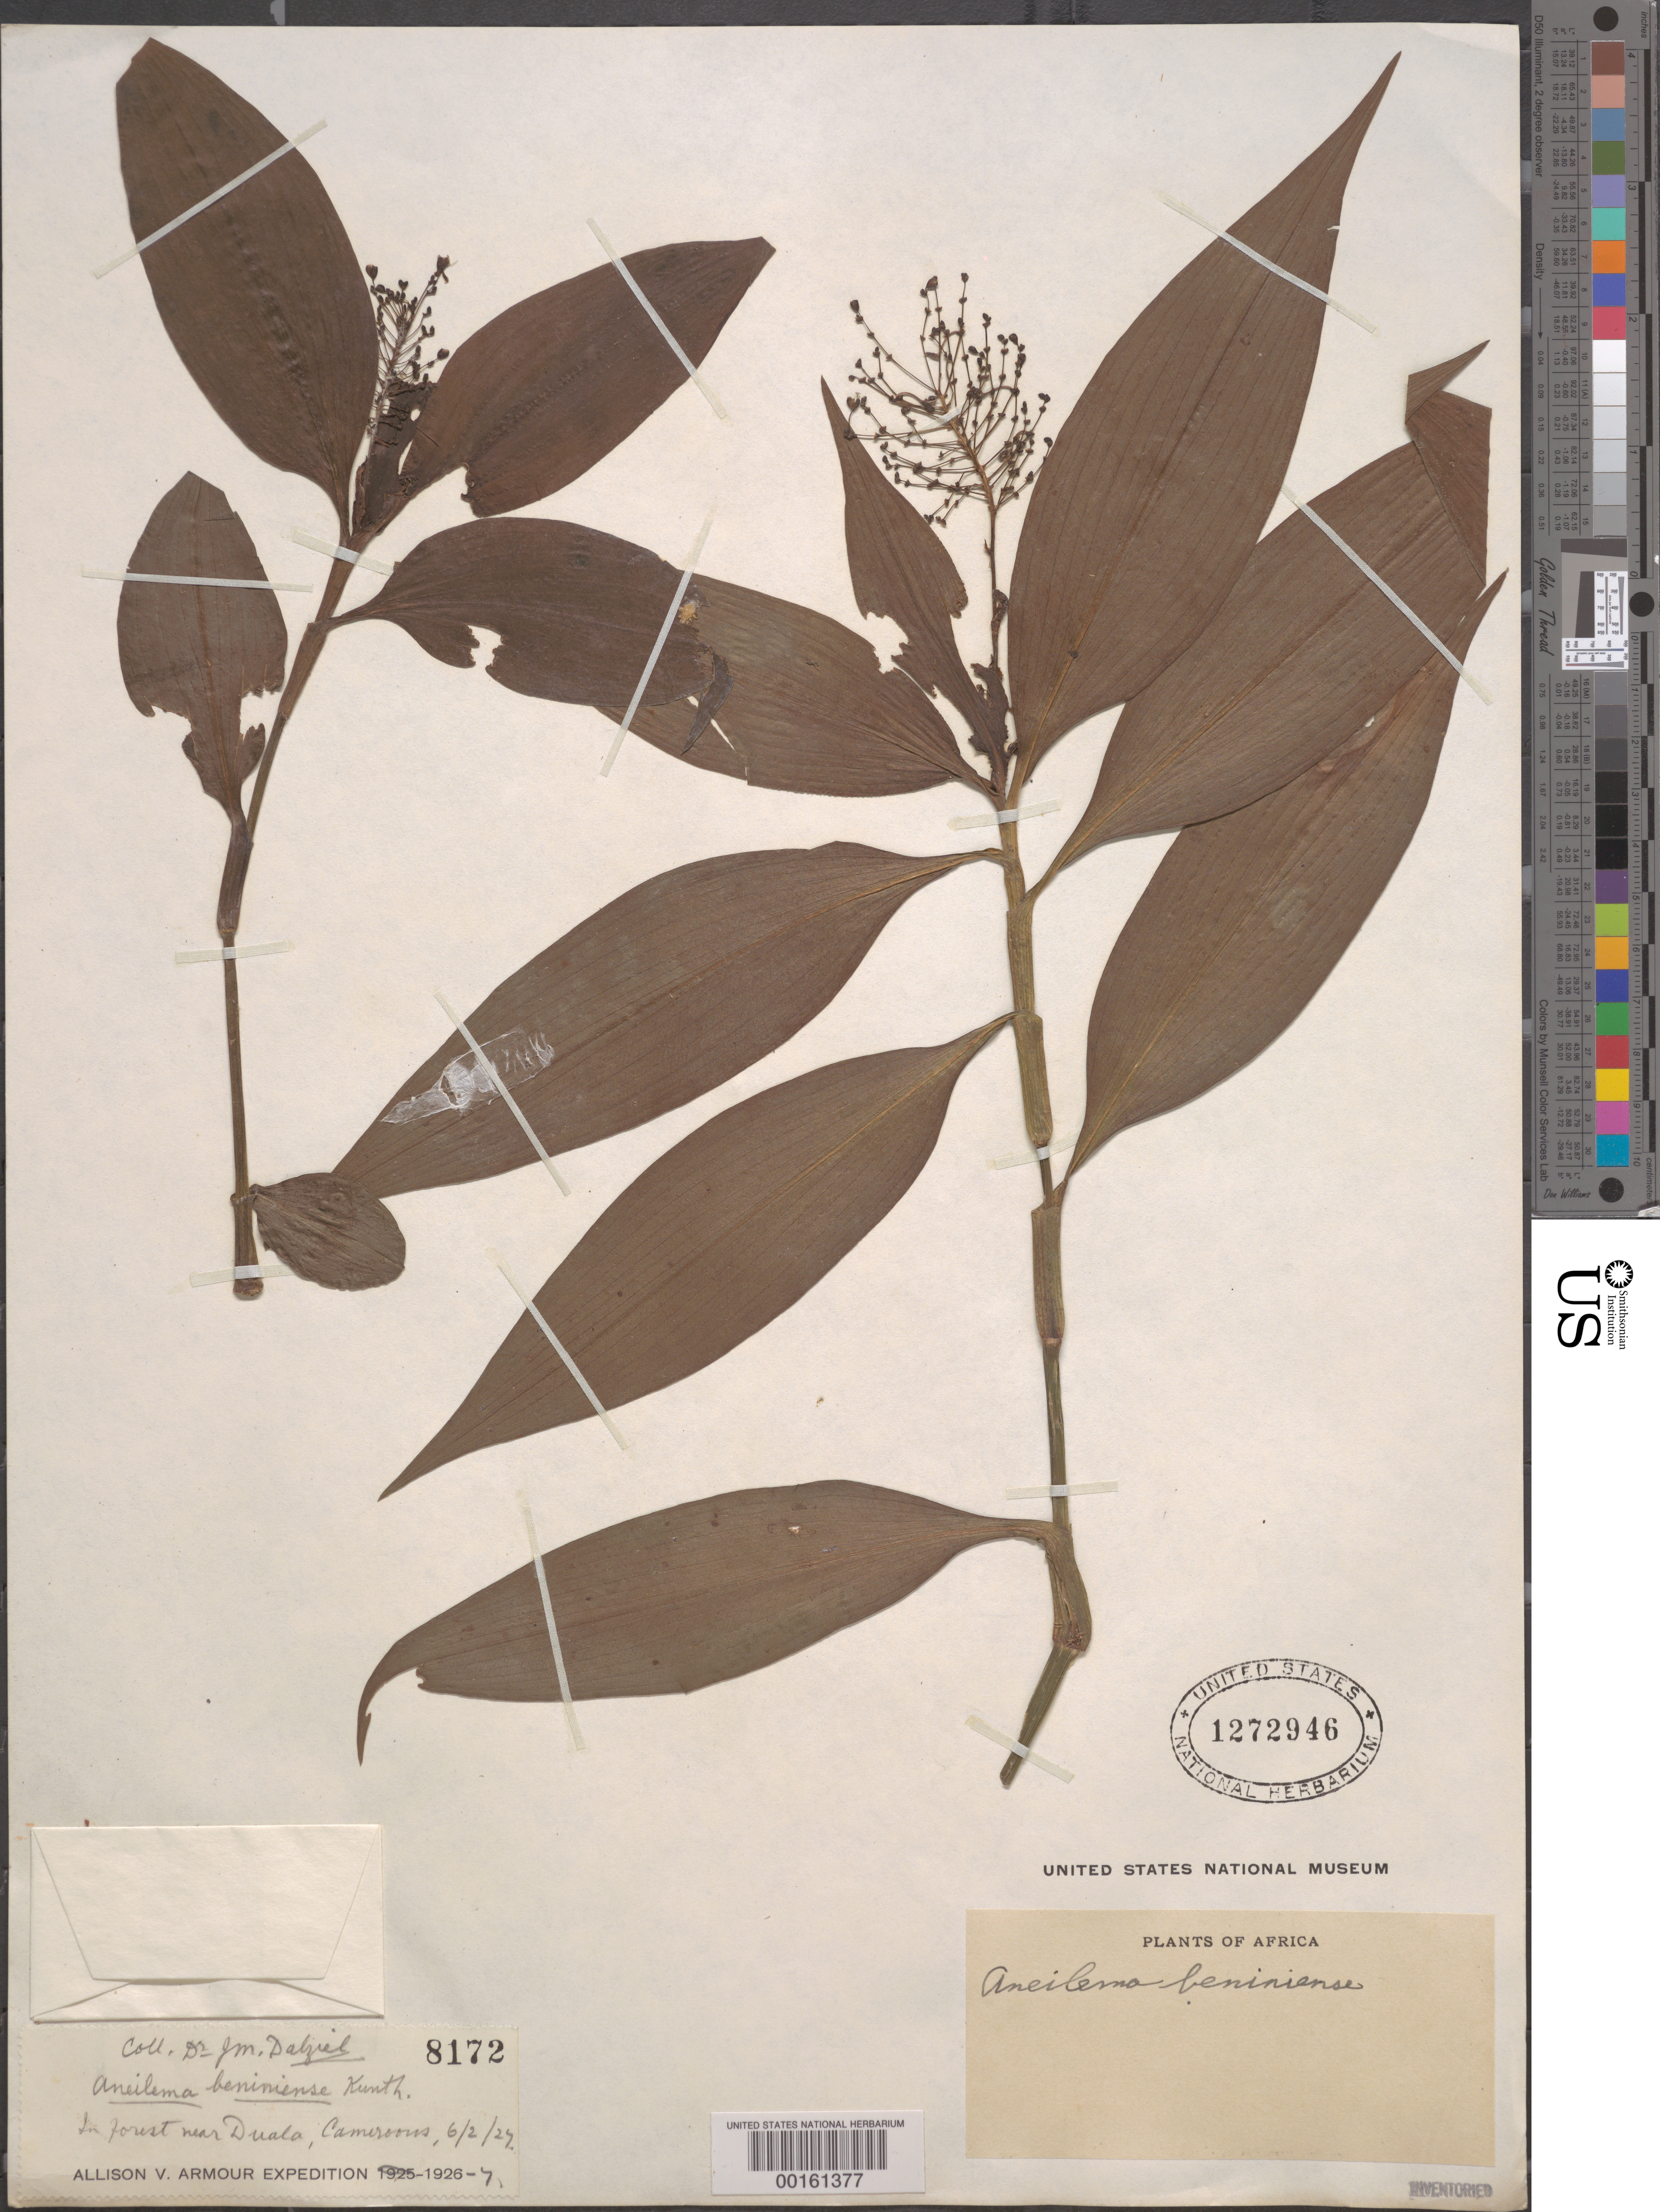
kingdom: Plantae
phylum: Tracheophyta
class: Liliopsida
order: Commelinales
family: Commelinaceae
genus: Aneilema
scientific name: Aneilema beniniense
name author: (P. Beauv.) Kunth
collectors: J. Dalziel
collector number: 8172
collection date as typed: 06 Feb 1927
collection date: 1927-02-06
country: Cameroon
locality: Duala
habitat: Forest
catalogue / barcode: US 1272946